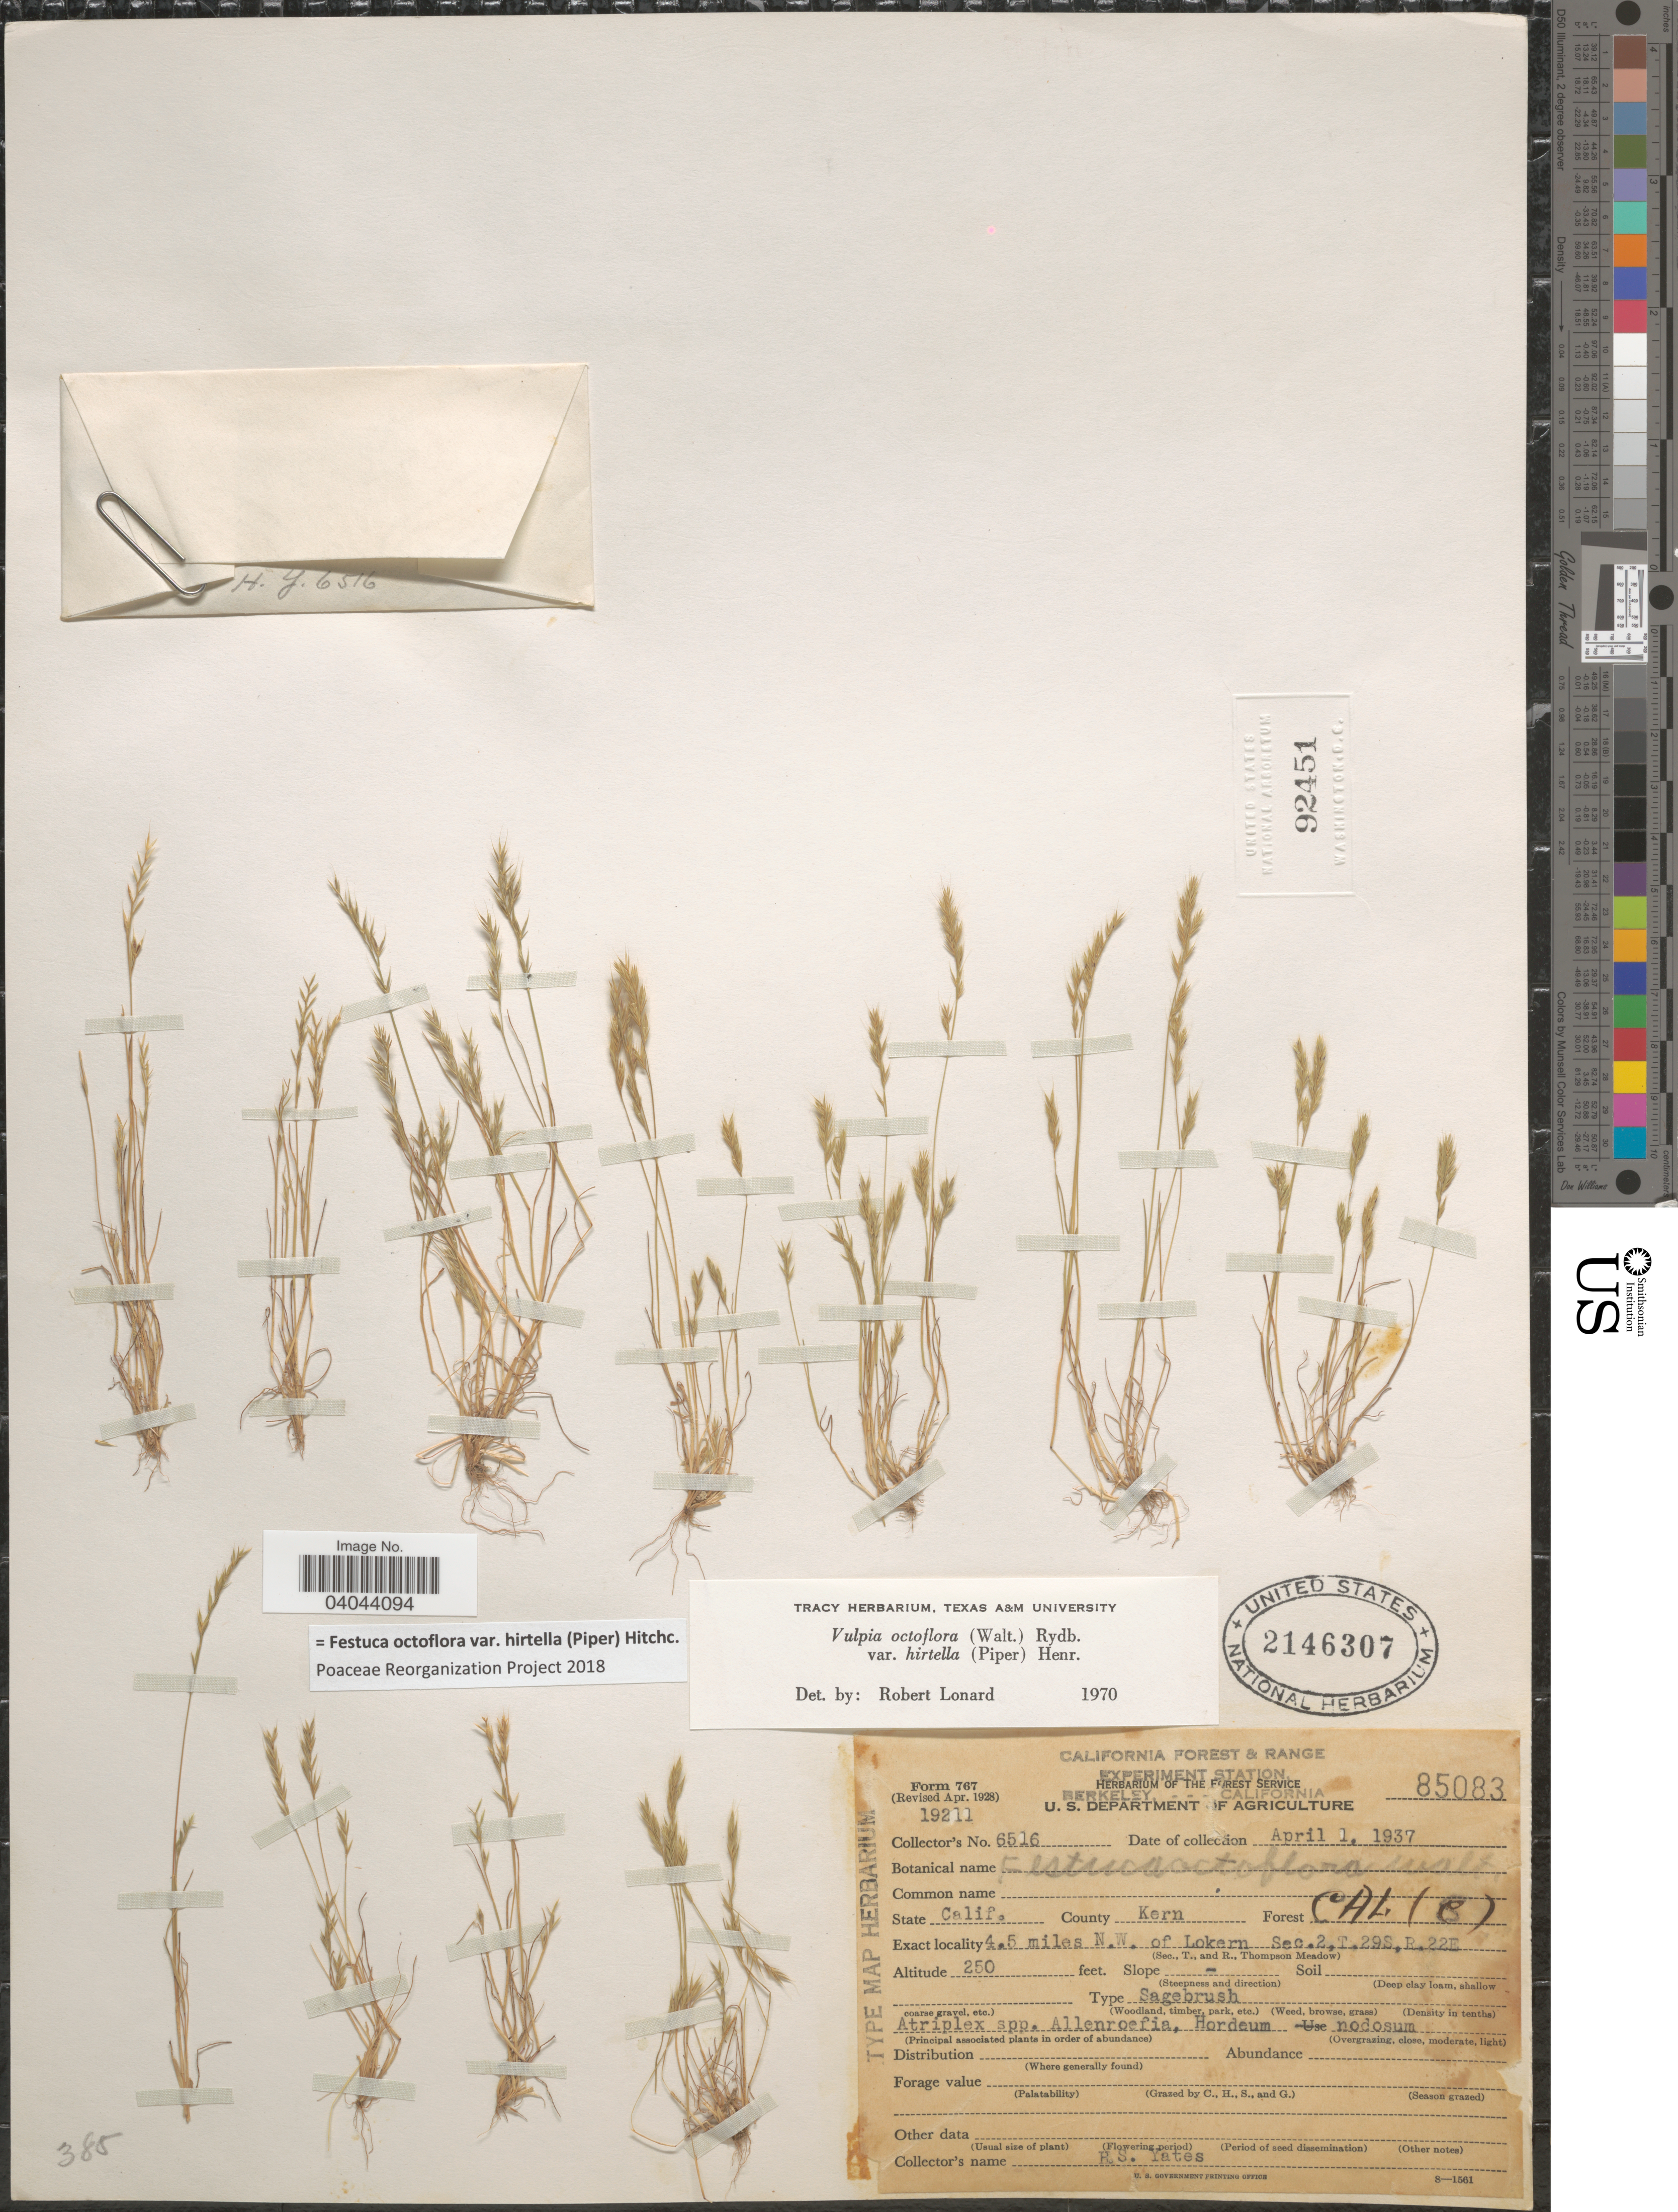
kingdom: Plantae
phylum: Tracheophyta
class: Liliopsida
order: Poales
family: Poaceae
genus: Festuca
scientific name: Festuca octoflora var. hirtella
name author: Piper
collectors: R. Yates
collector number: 6516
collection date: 1937-04-01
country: United States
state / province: California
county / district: Kern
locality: County Kern Forest Cal. (B). 4.5 miles N.W. of Lokern. Sec.2,T.29S,R.22E.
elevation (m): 76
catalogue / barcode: US 2146307